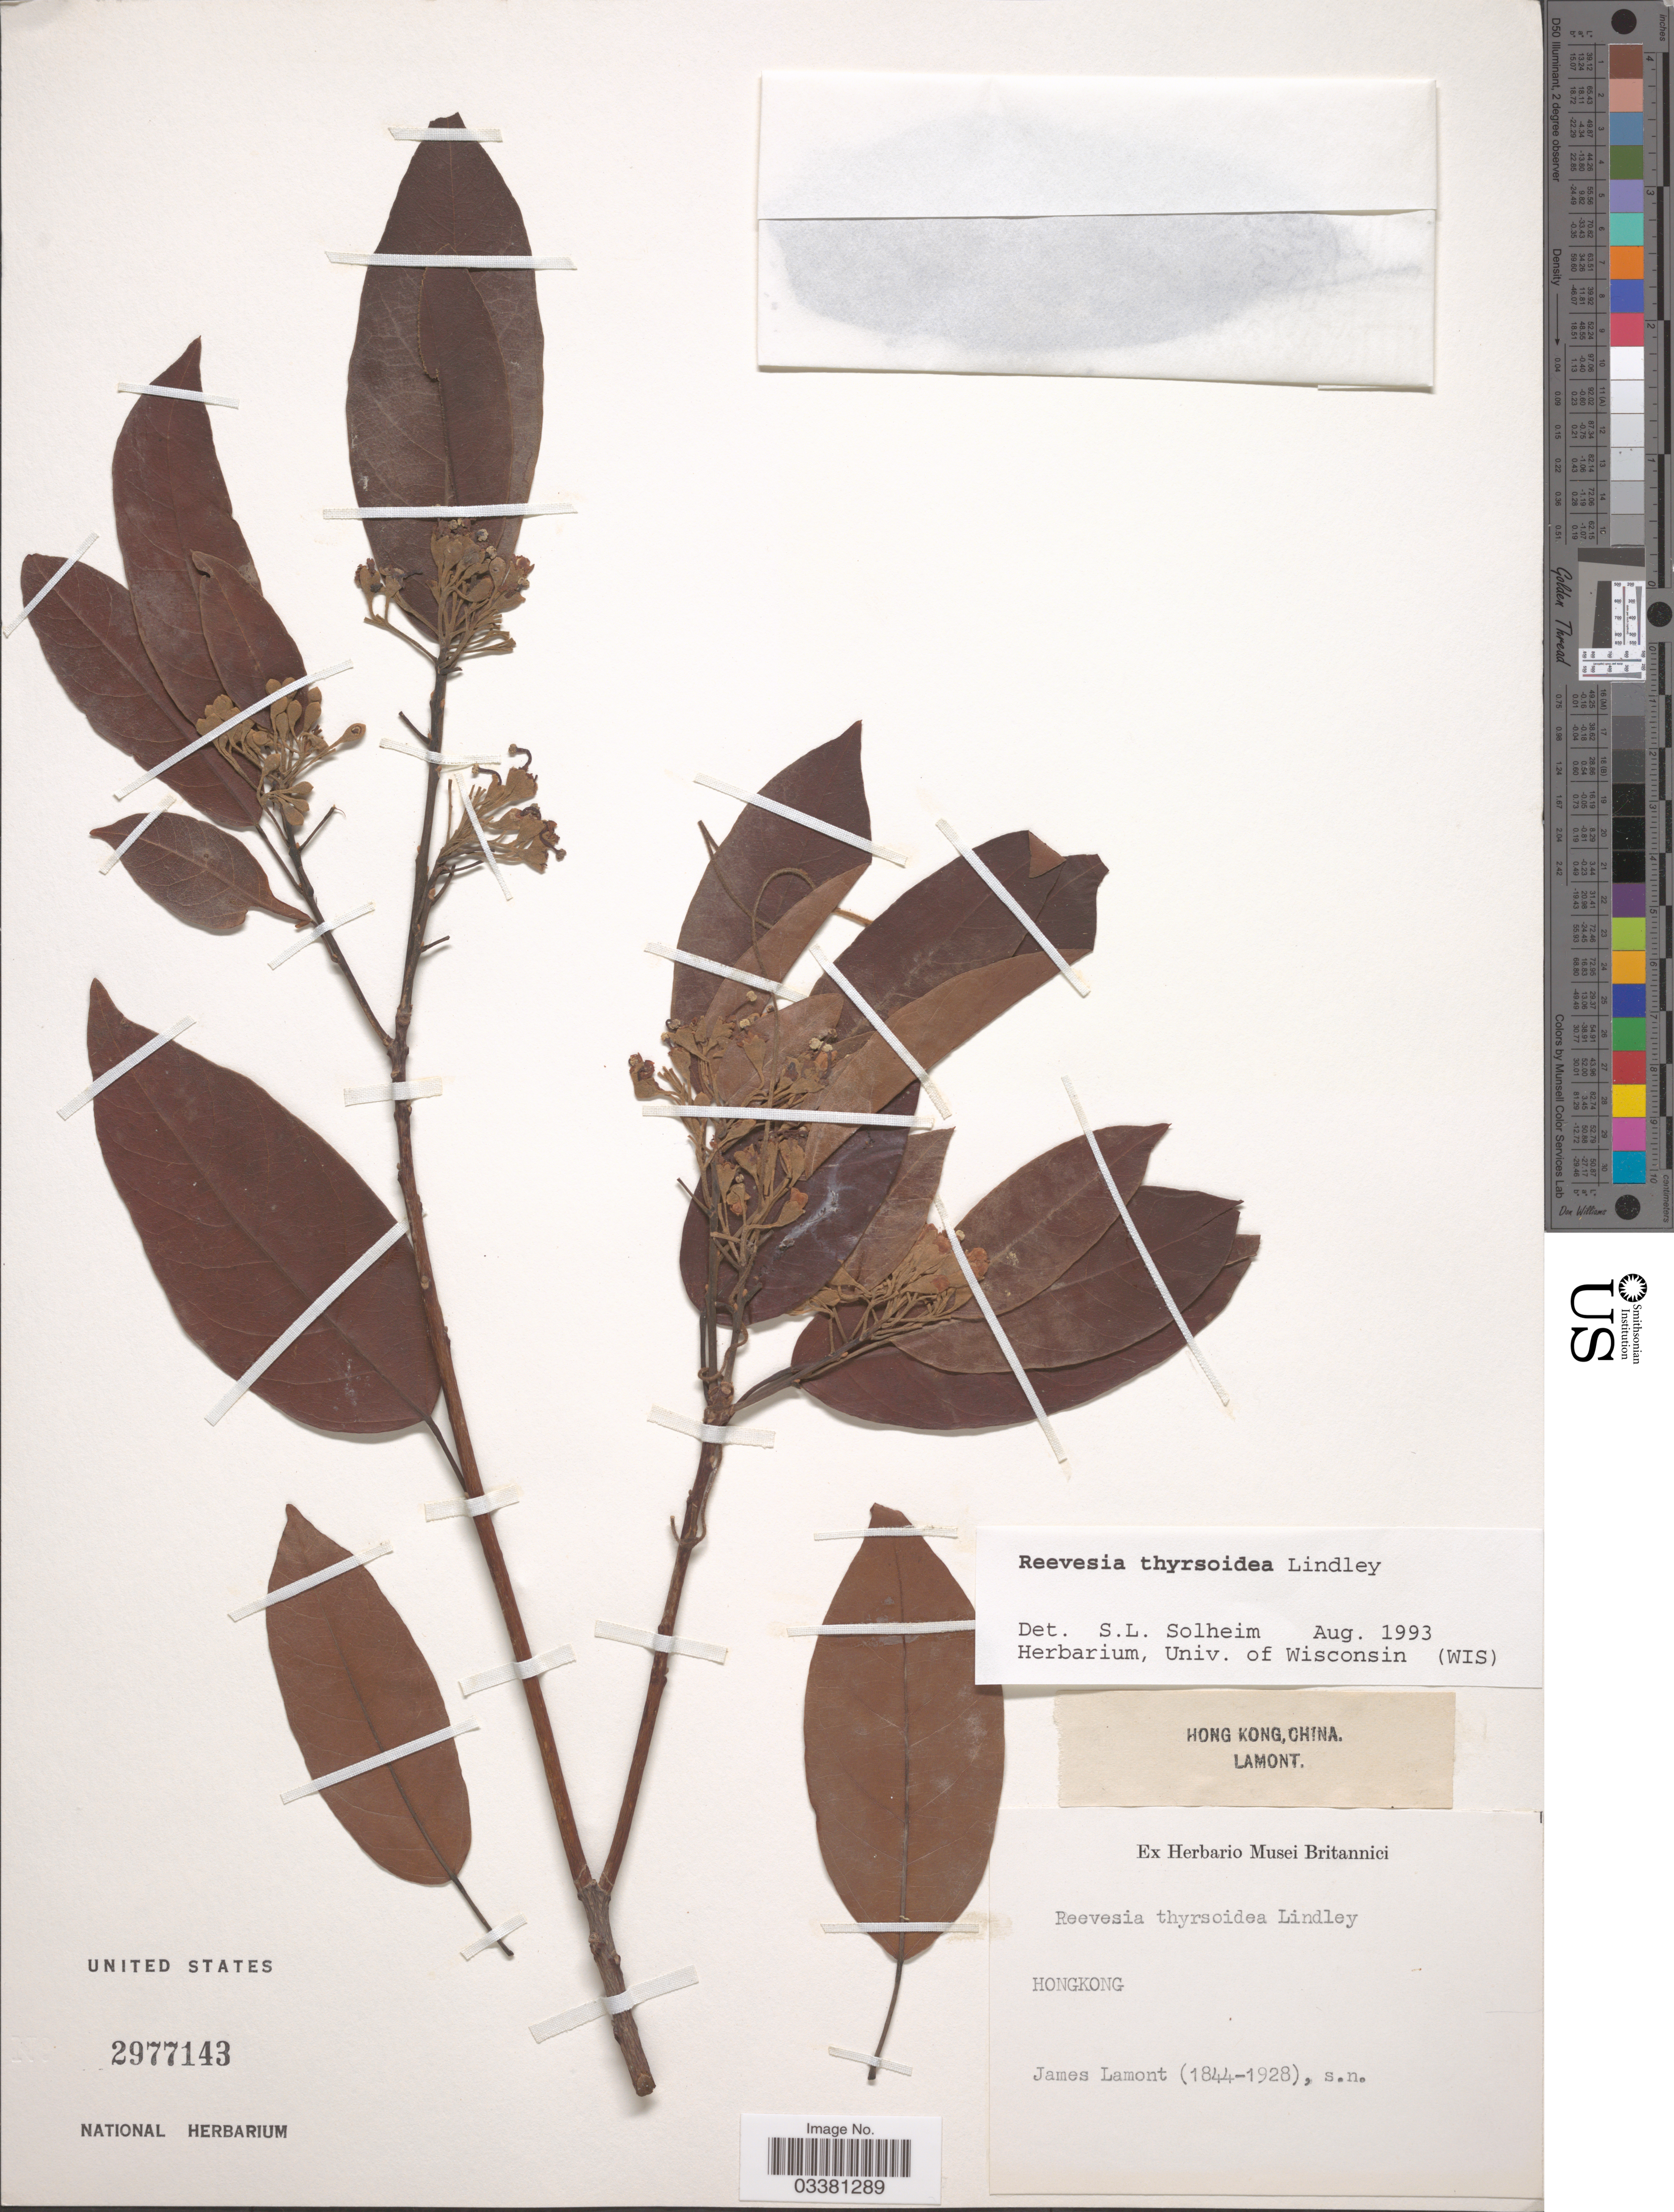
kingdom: Plantae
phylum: Tracheophyta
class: Magnoliopsida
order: Malvales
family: Malvaceae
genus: Reevesia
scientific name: Reevesia thyrsoidea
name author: Lindl.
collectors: J. Lamont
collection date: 1844/1928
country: China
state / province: Hong Kong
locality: Hong Kong.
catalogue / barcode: US 2977143